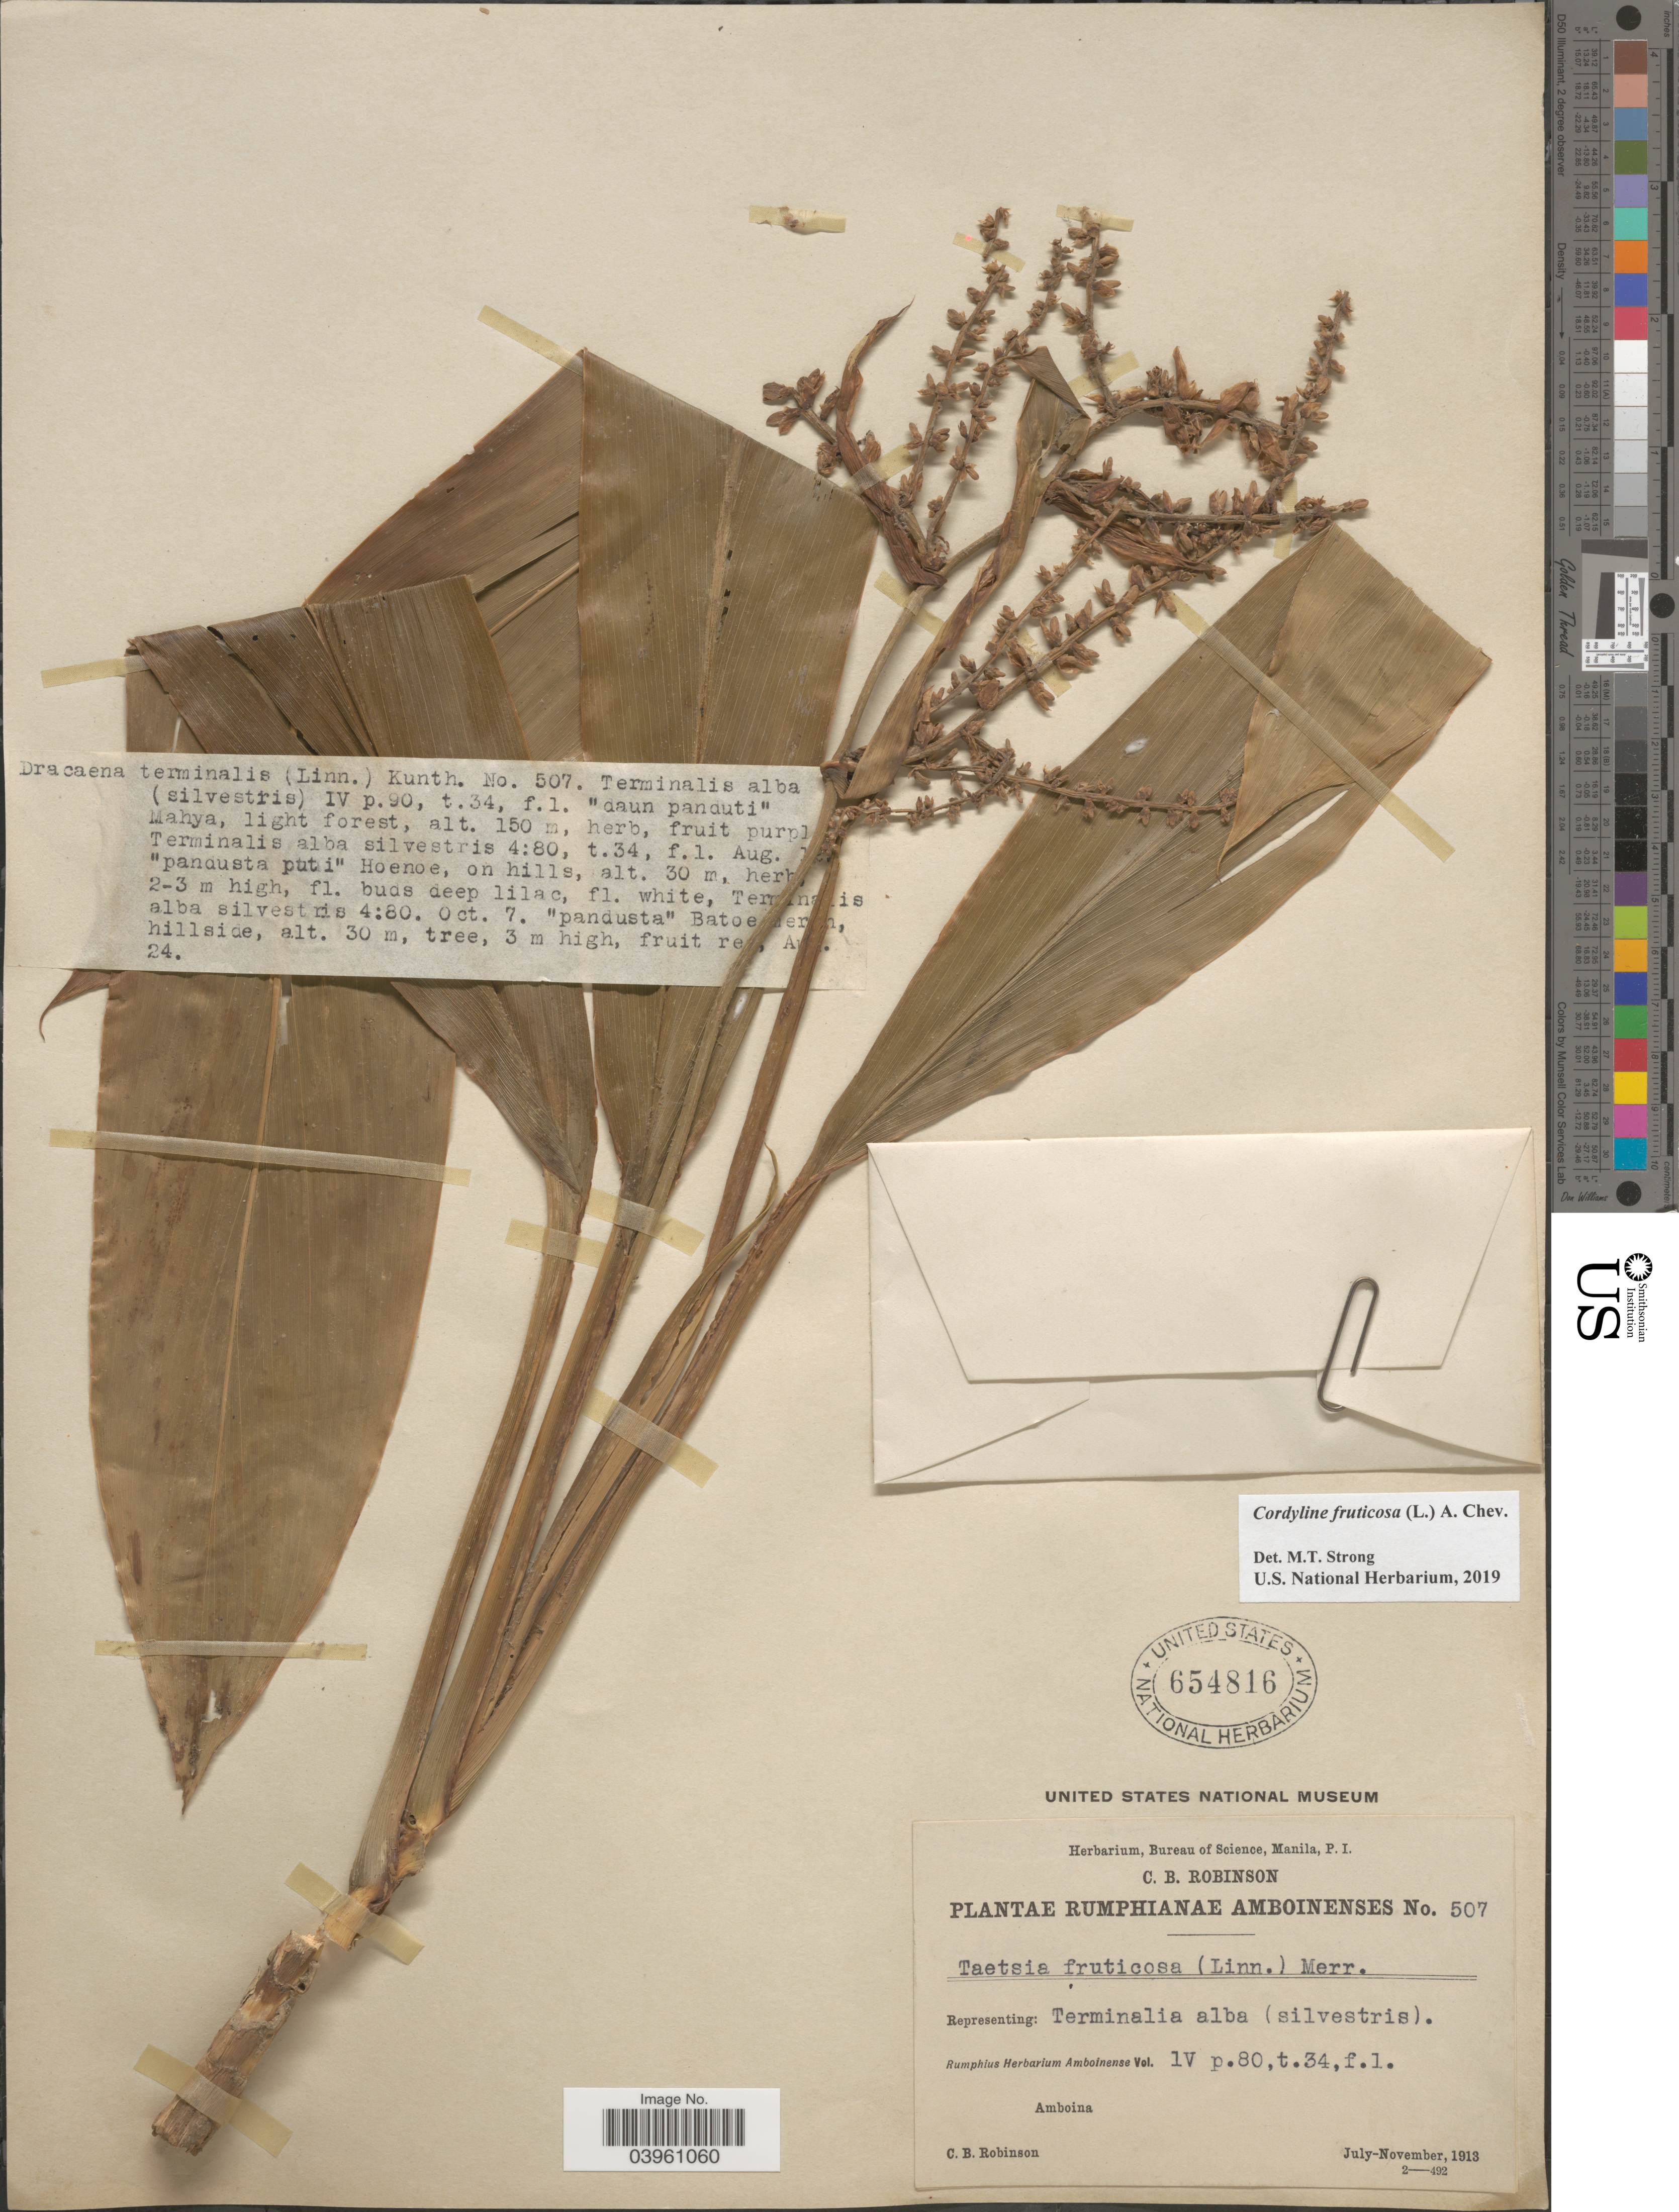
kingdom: Plantae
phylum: Tracheophyta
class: Liliopsida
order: Asparagales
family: Asparagaceae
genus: Cordyline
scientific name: Cordyline fruticosa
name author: (L.) A. Chev.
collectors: C. Robinson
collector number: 507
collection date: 1913-08-12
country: Indonesia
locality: Amboina.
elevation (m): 30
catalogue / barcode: US 654816